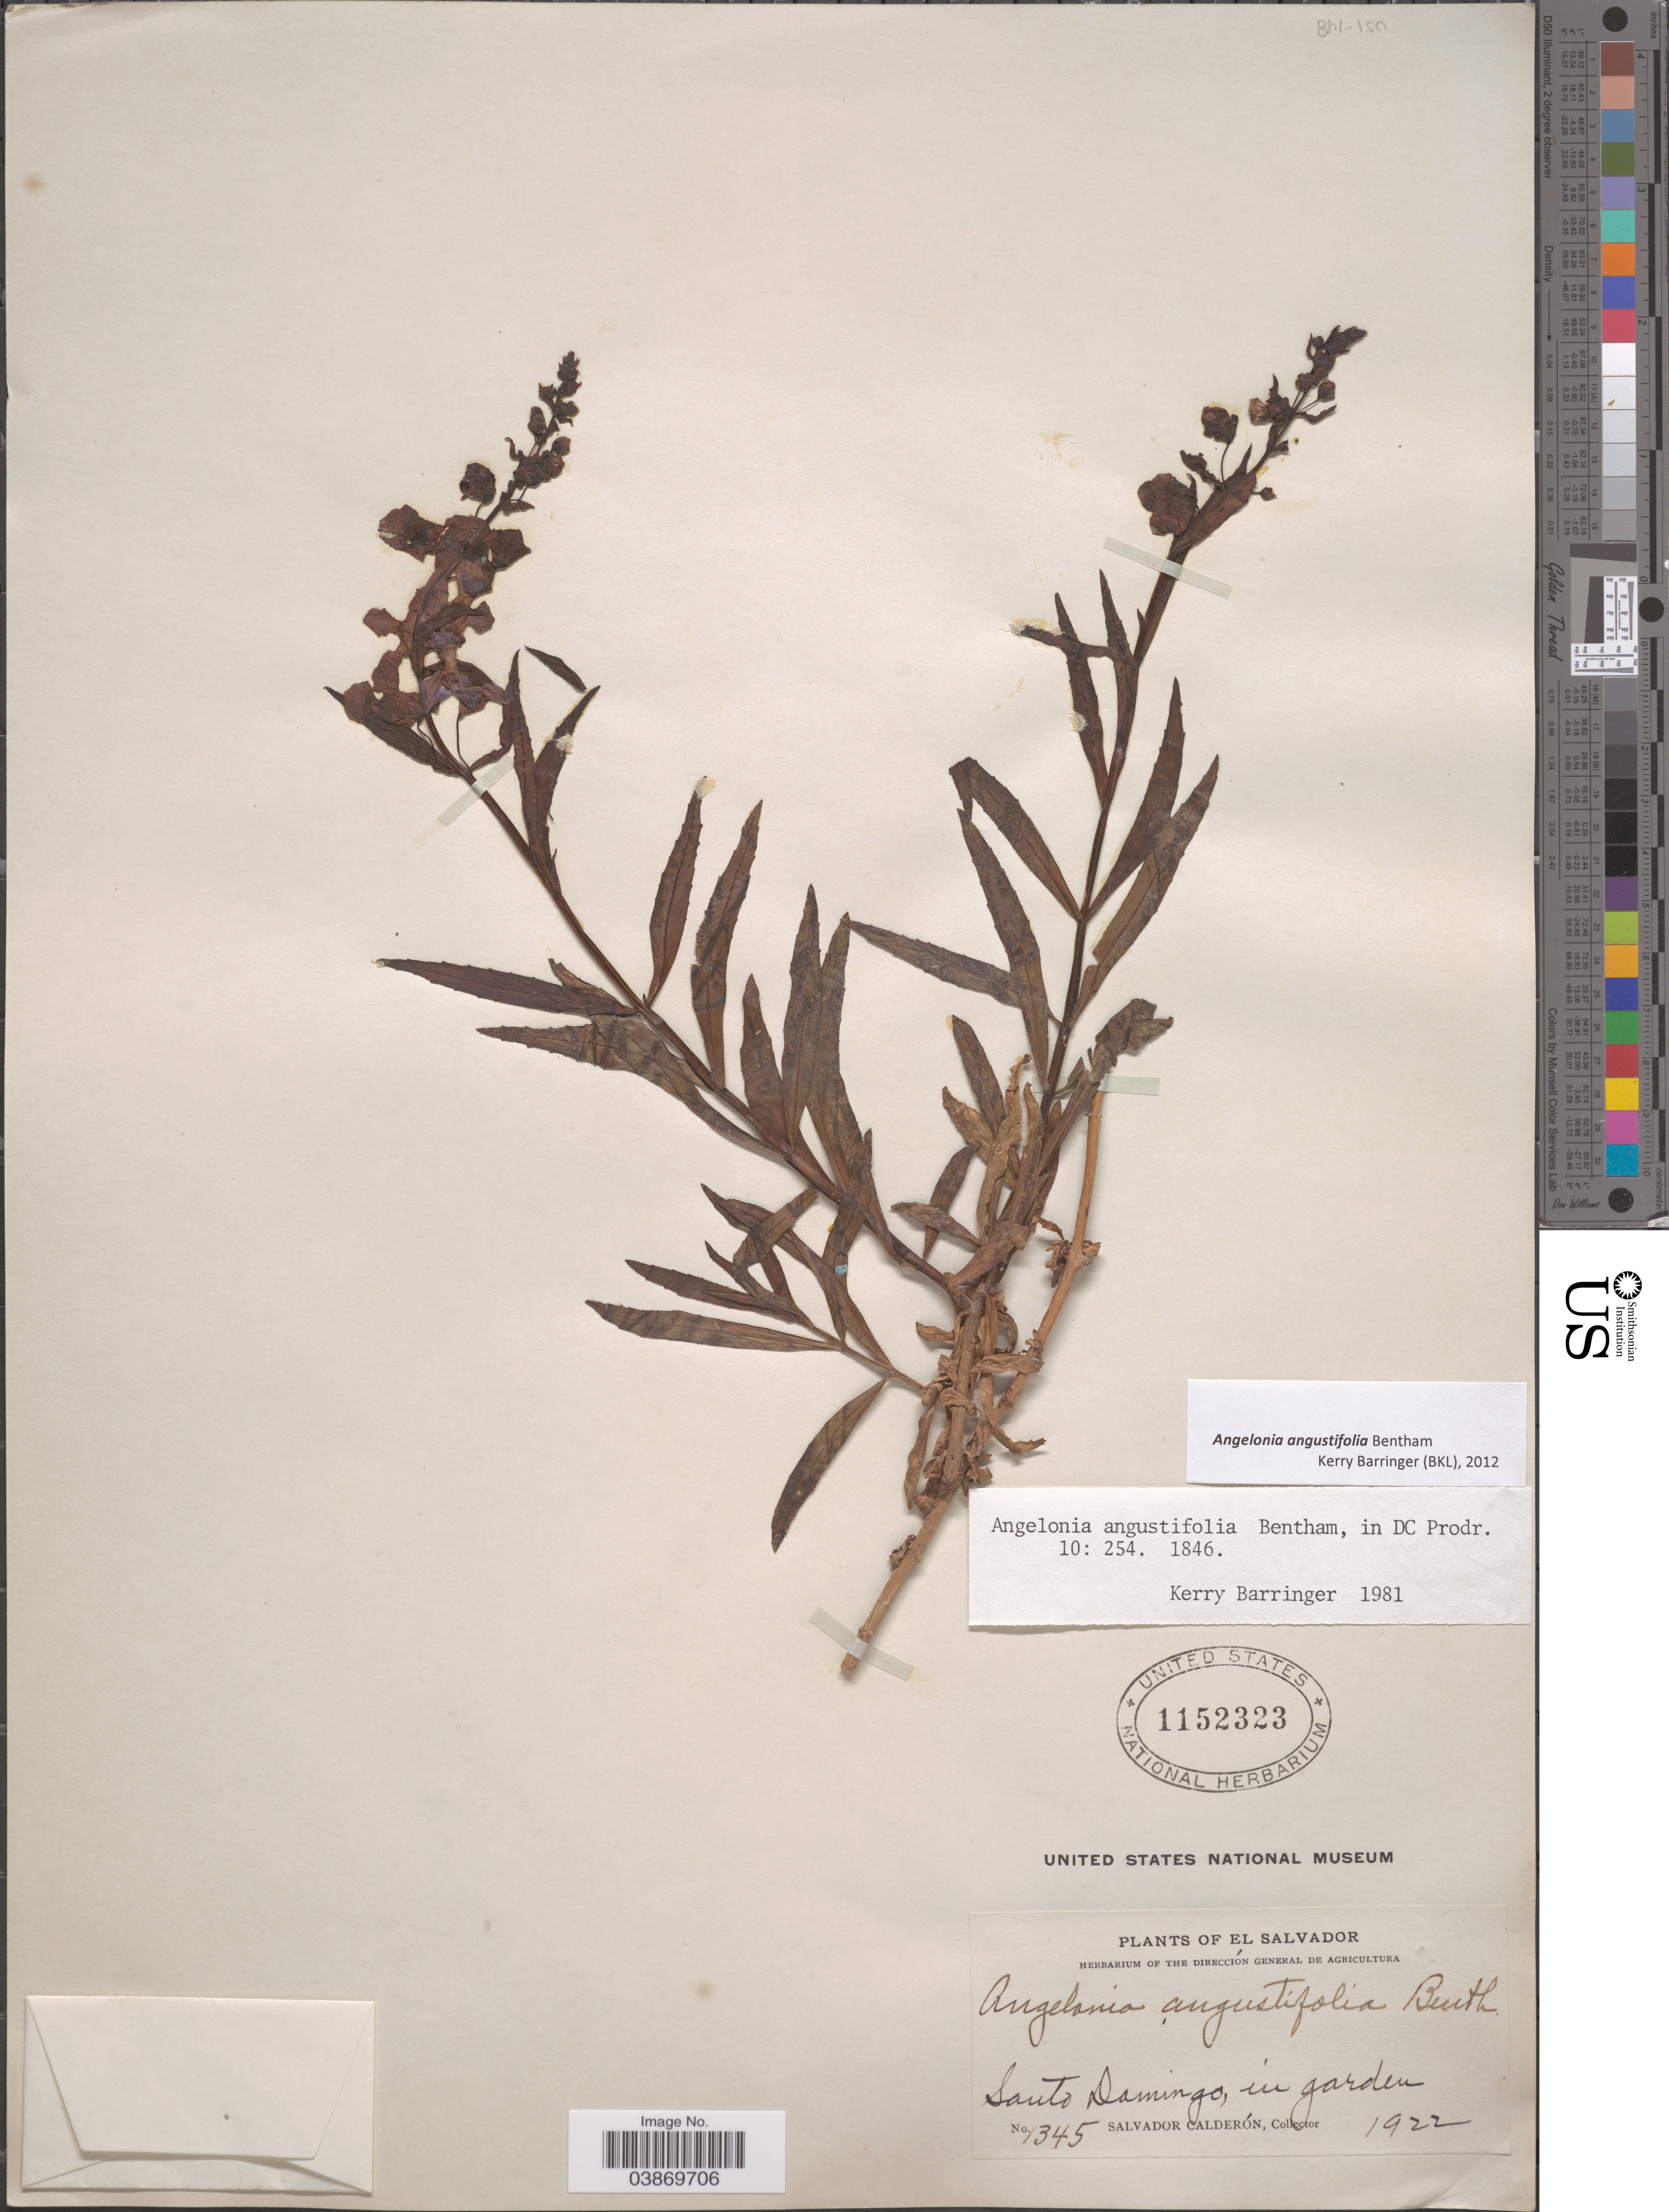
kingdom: Plantae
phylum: Tracheophyta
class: Magnoliopsida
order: Lamiales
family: Plantaginaceae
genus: Angelonia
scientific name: Angelonia angustifolia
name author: Benth.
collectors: S. Calderón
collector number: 1345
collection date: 1922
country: El Salvador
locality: Santo Domingo.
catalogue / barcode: US 1152323